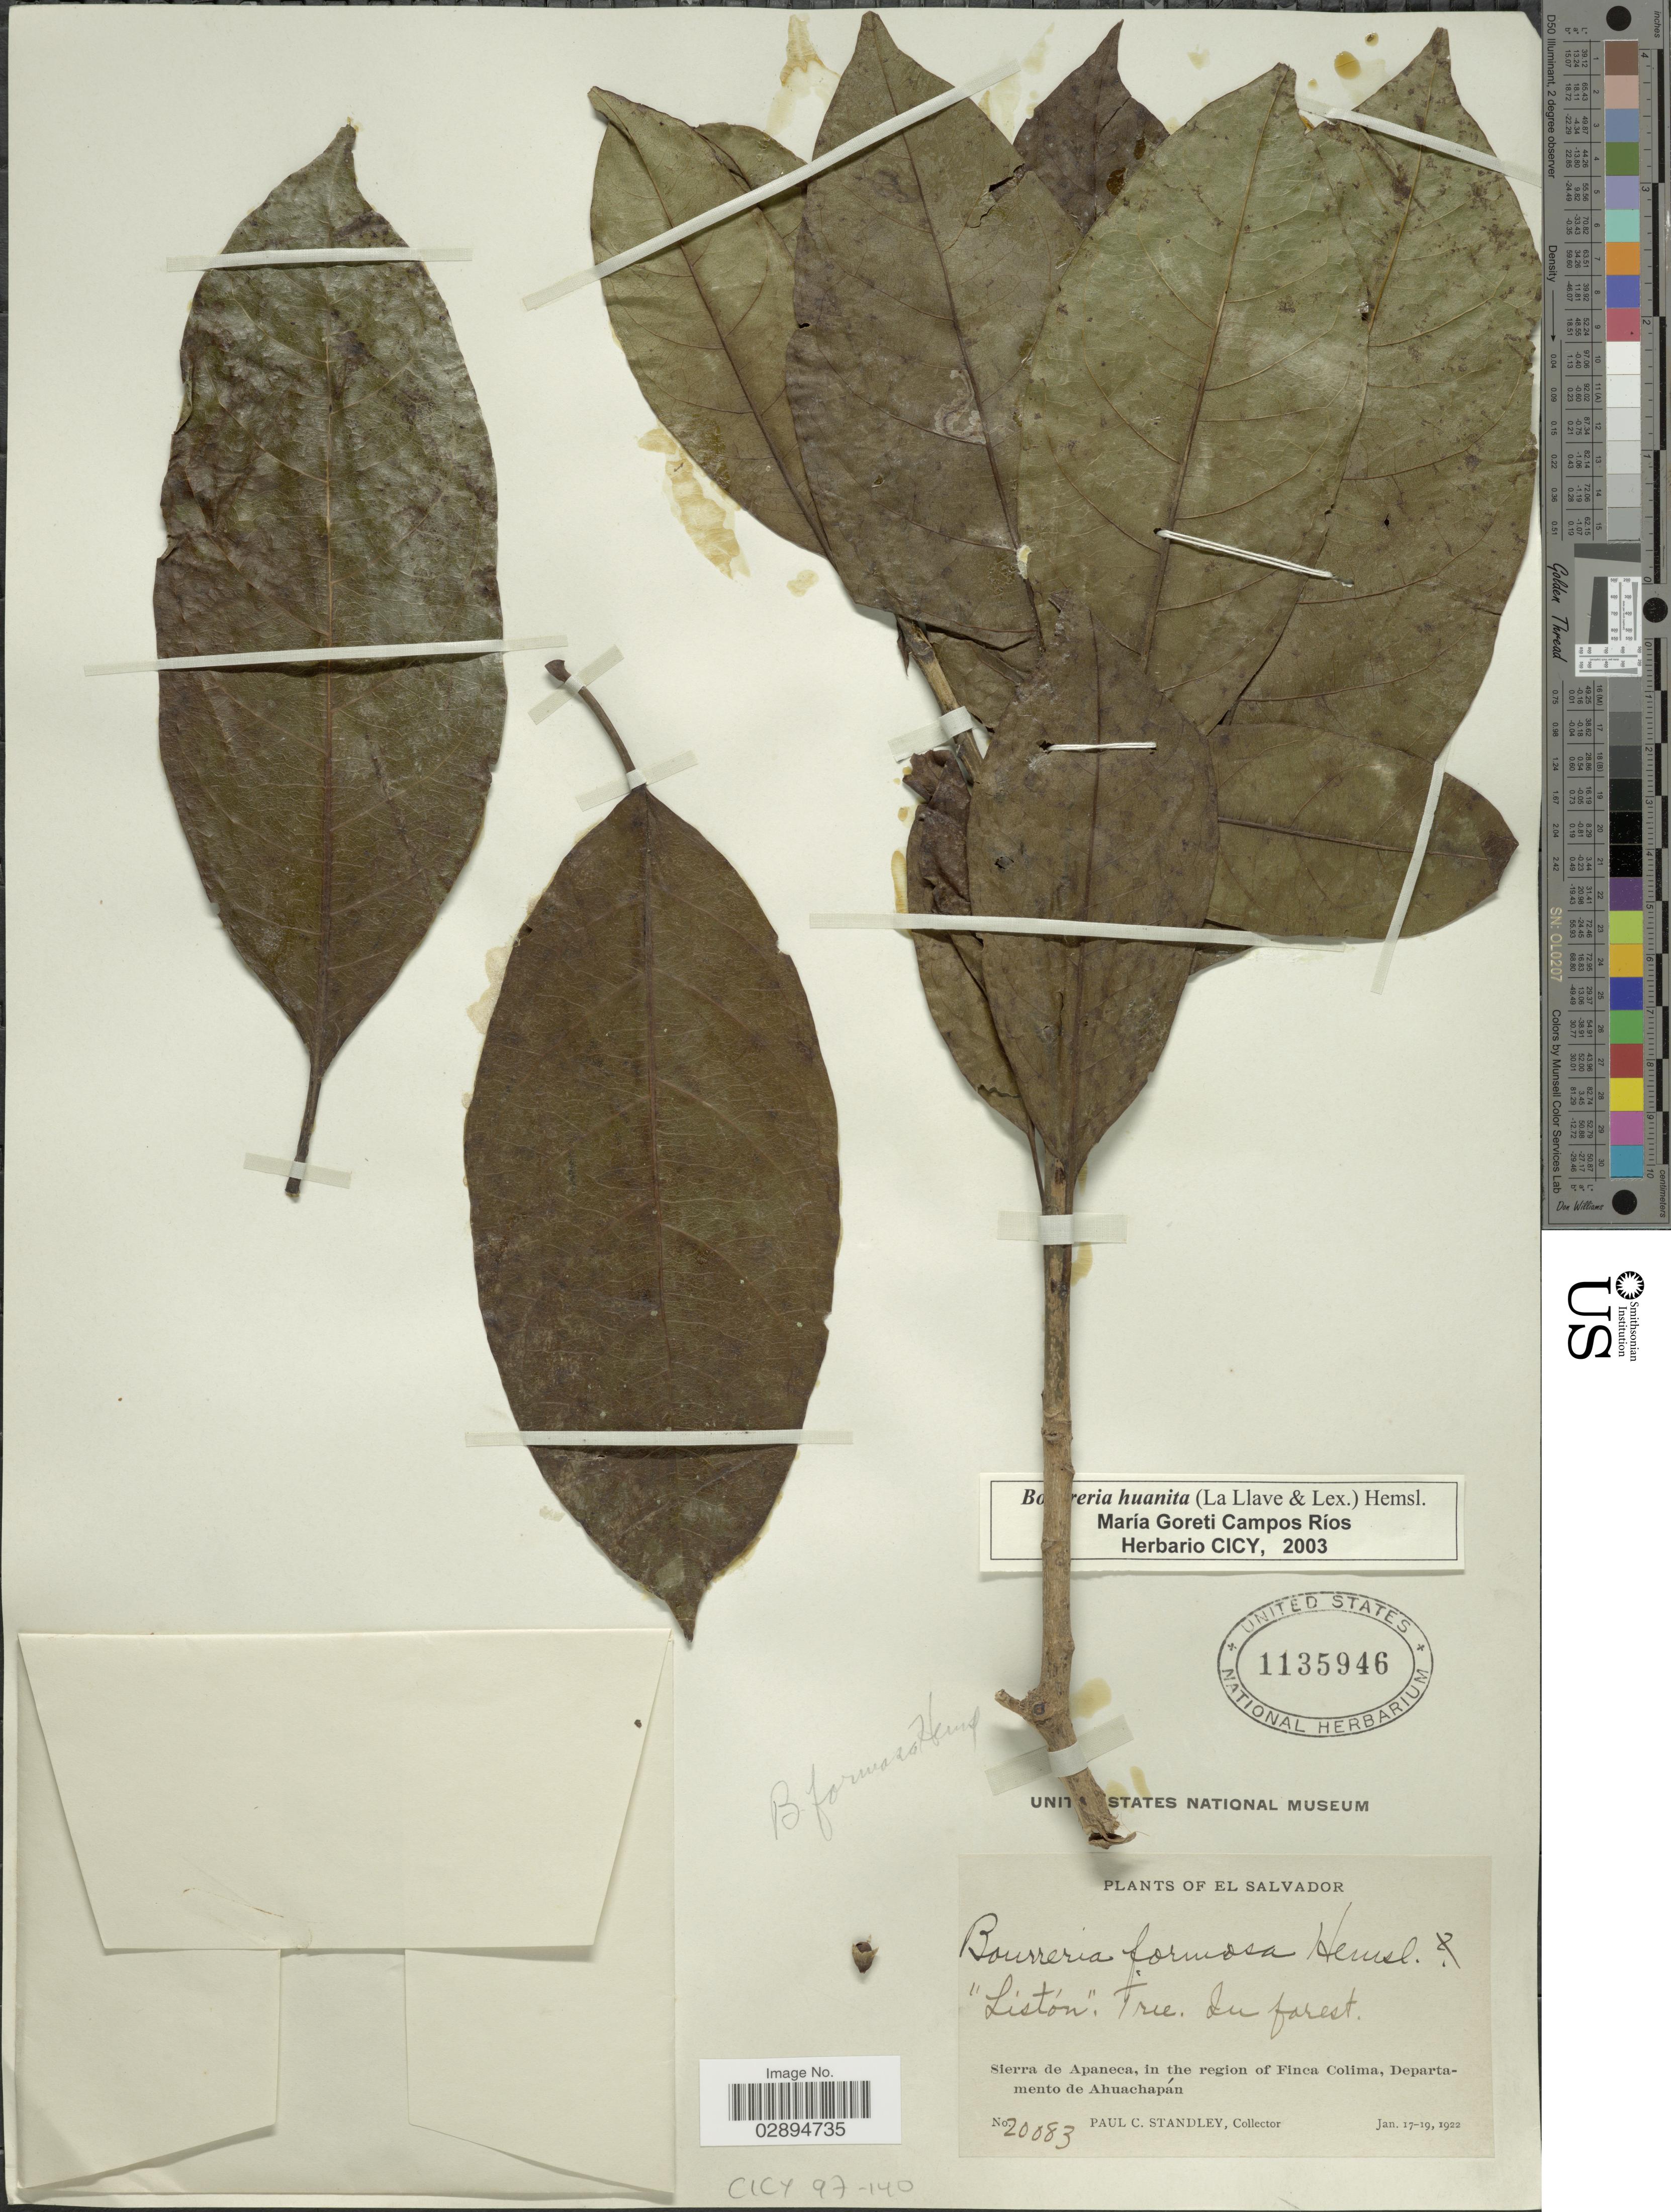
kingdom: Plantae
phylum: Tracheophyta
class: Magnoliopsida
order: Boraginales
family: Ehretiaceae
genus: Bourreria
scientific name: Bourreria huanita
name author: (Lex.) Hemsl.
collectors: P. C. Standley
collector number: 20083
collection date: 1922-01-17/1922-01-19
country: El Salvador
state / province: Ahuachapan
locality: Sierra de Apaneca, in the region of Finca Colima, Departamento de Ahuachapán.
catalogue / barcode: US 1135946